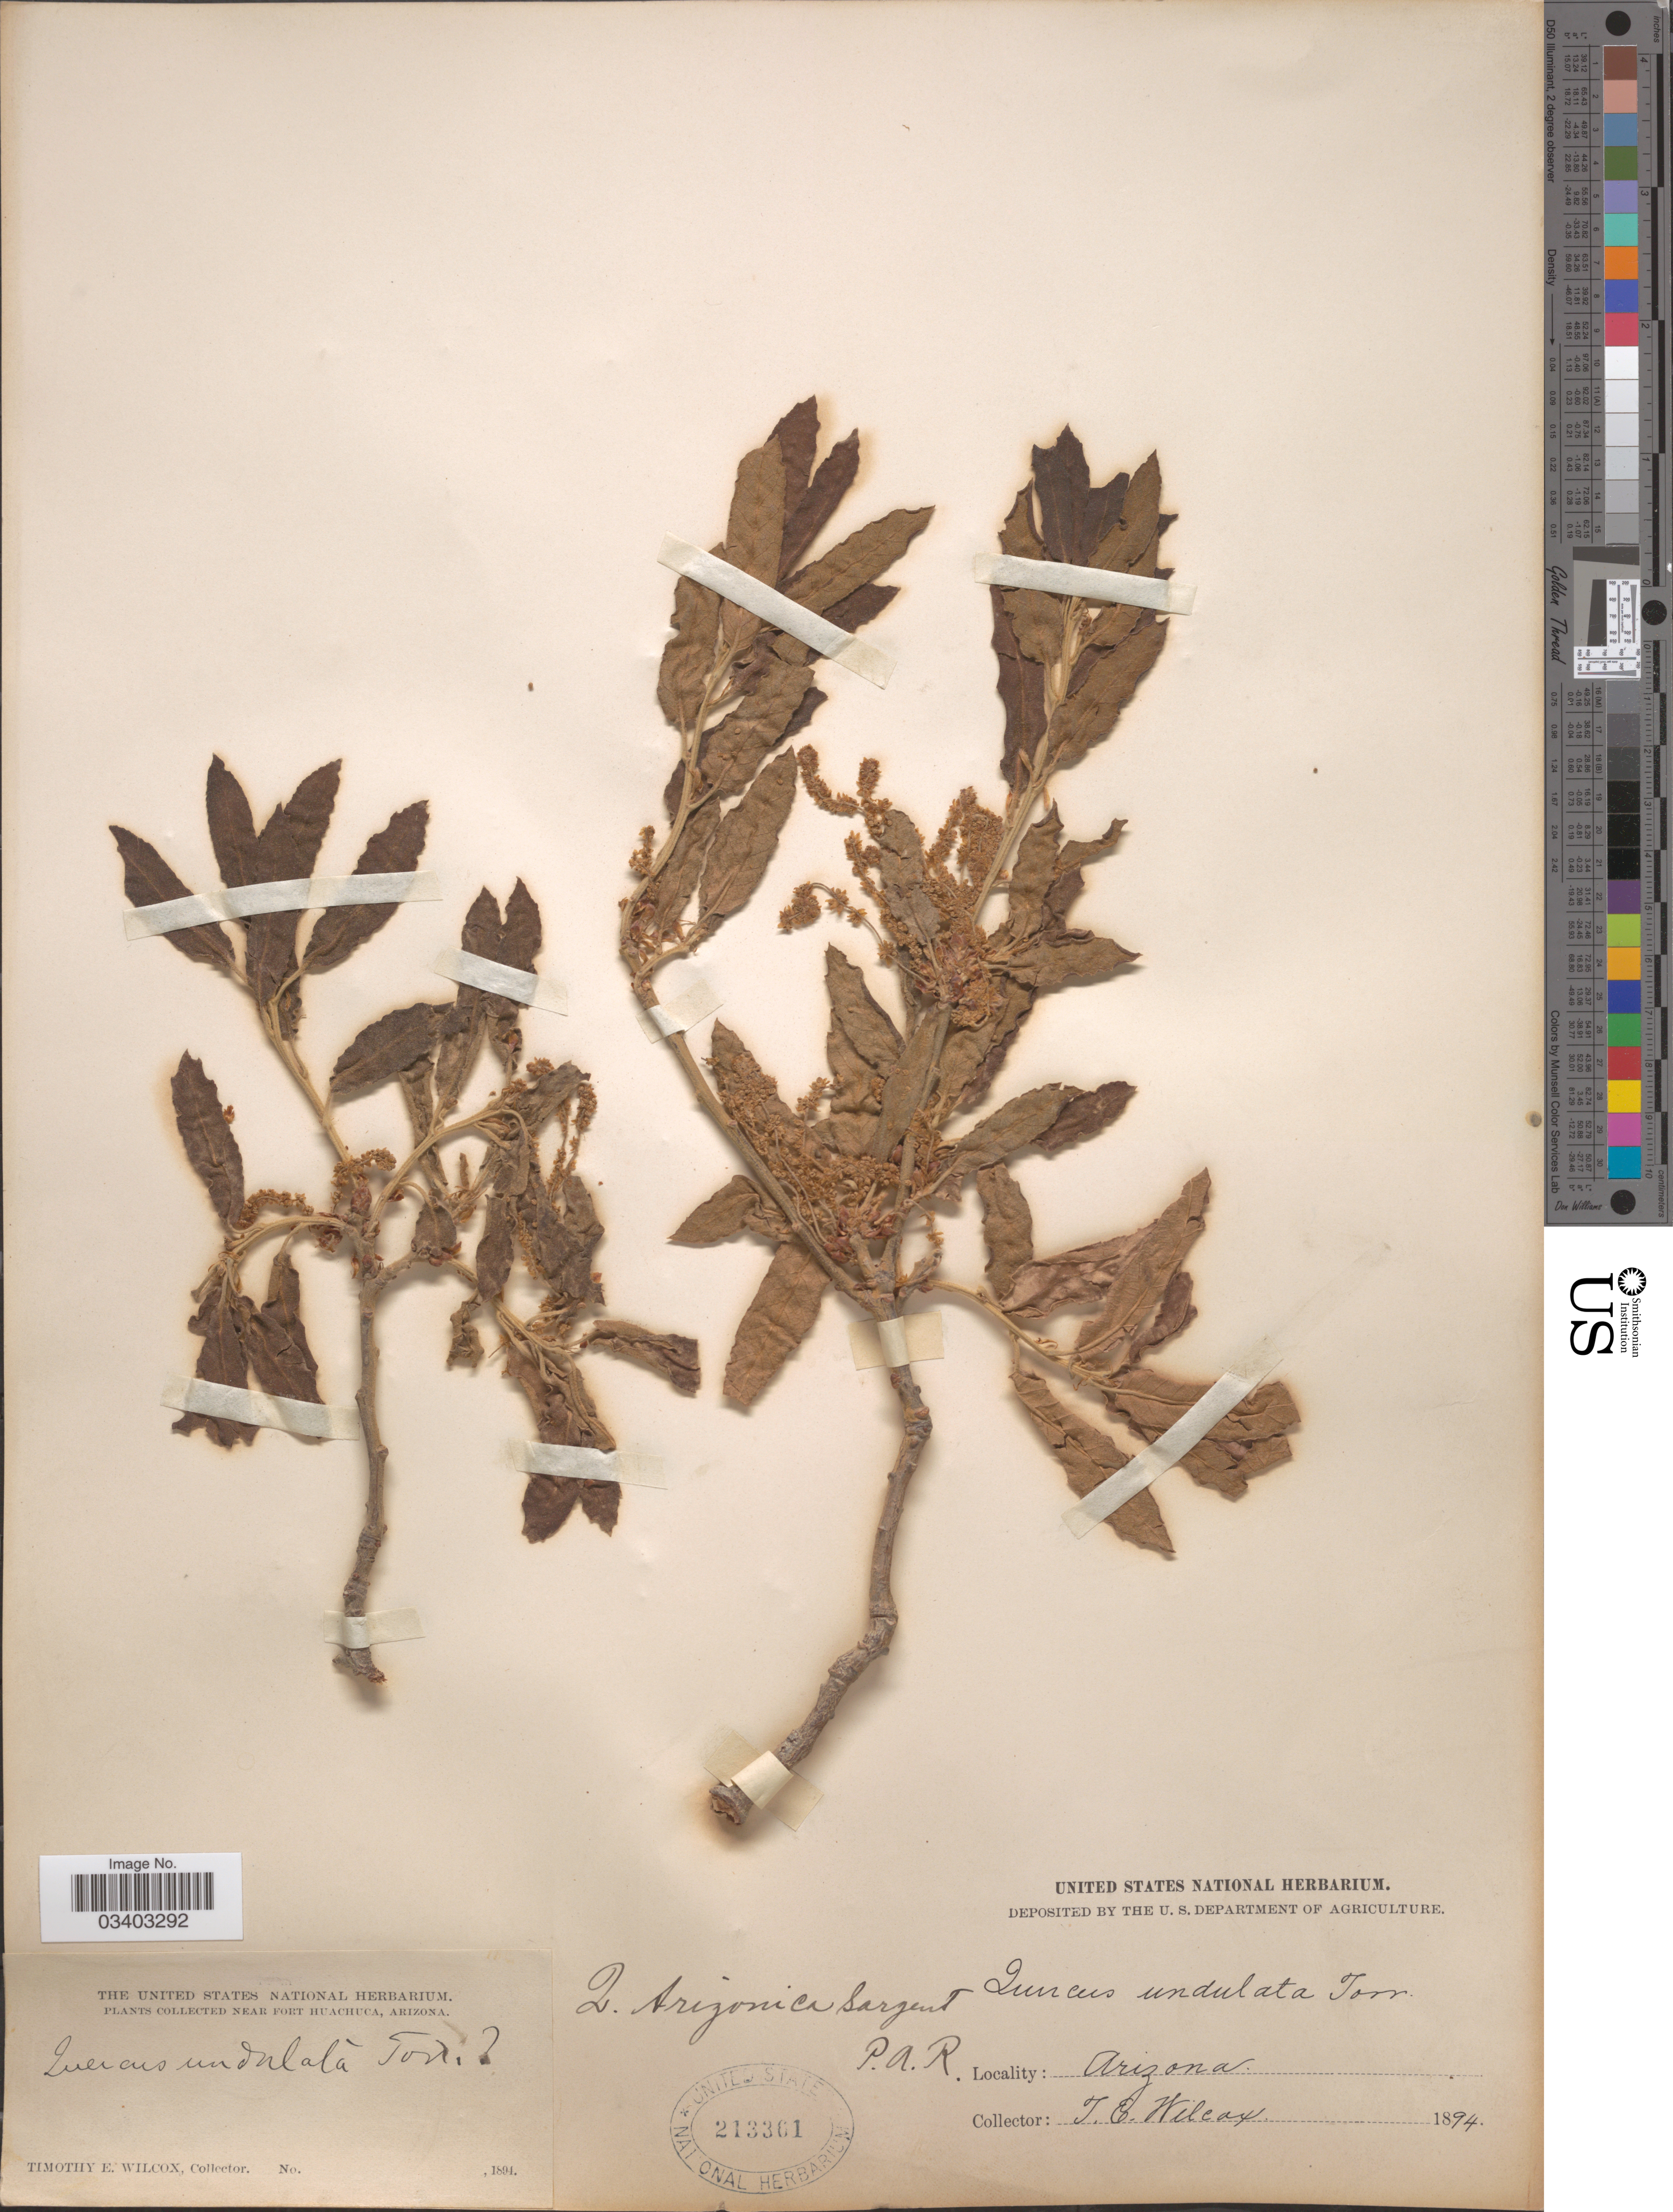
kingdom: Plantae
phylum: Tracheophyta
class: Magnoliopsida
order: Fagales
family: Fagaceae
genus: Quercus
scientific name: Quercus arizonica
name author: Sarg.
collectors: T. E. Wilcox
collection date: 1894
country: United States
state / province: Arizona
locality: Near Fort Huachuca.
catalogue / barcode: US 213361